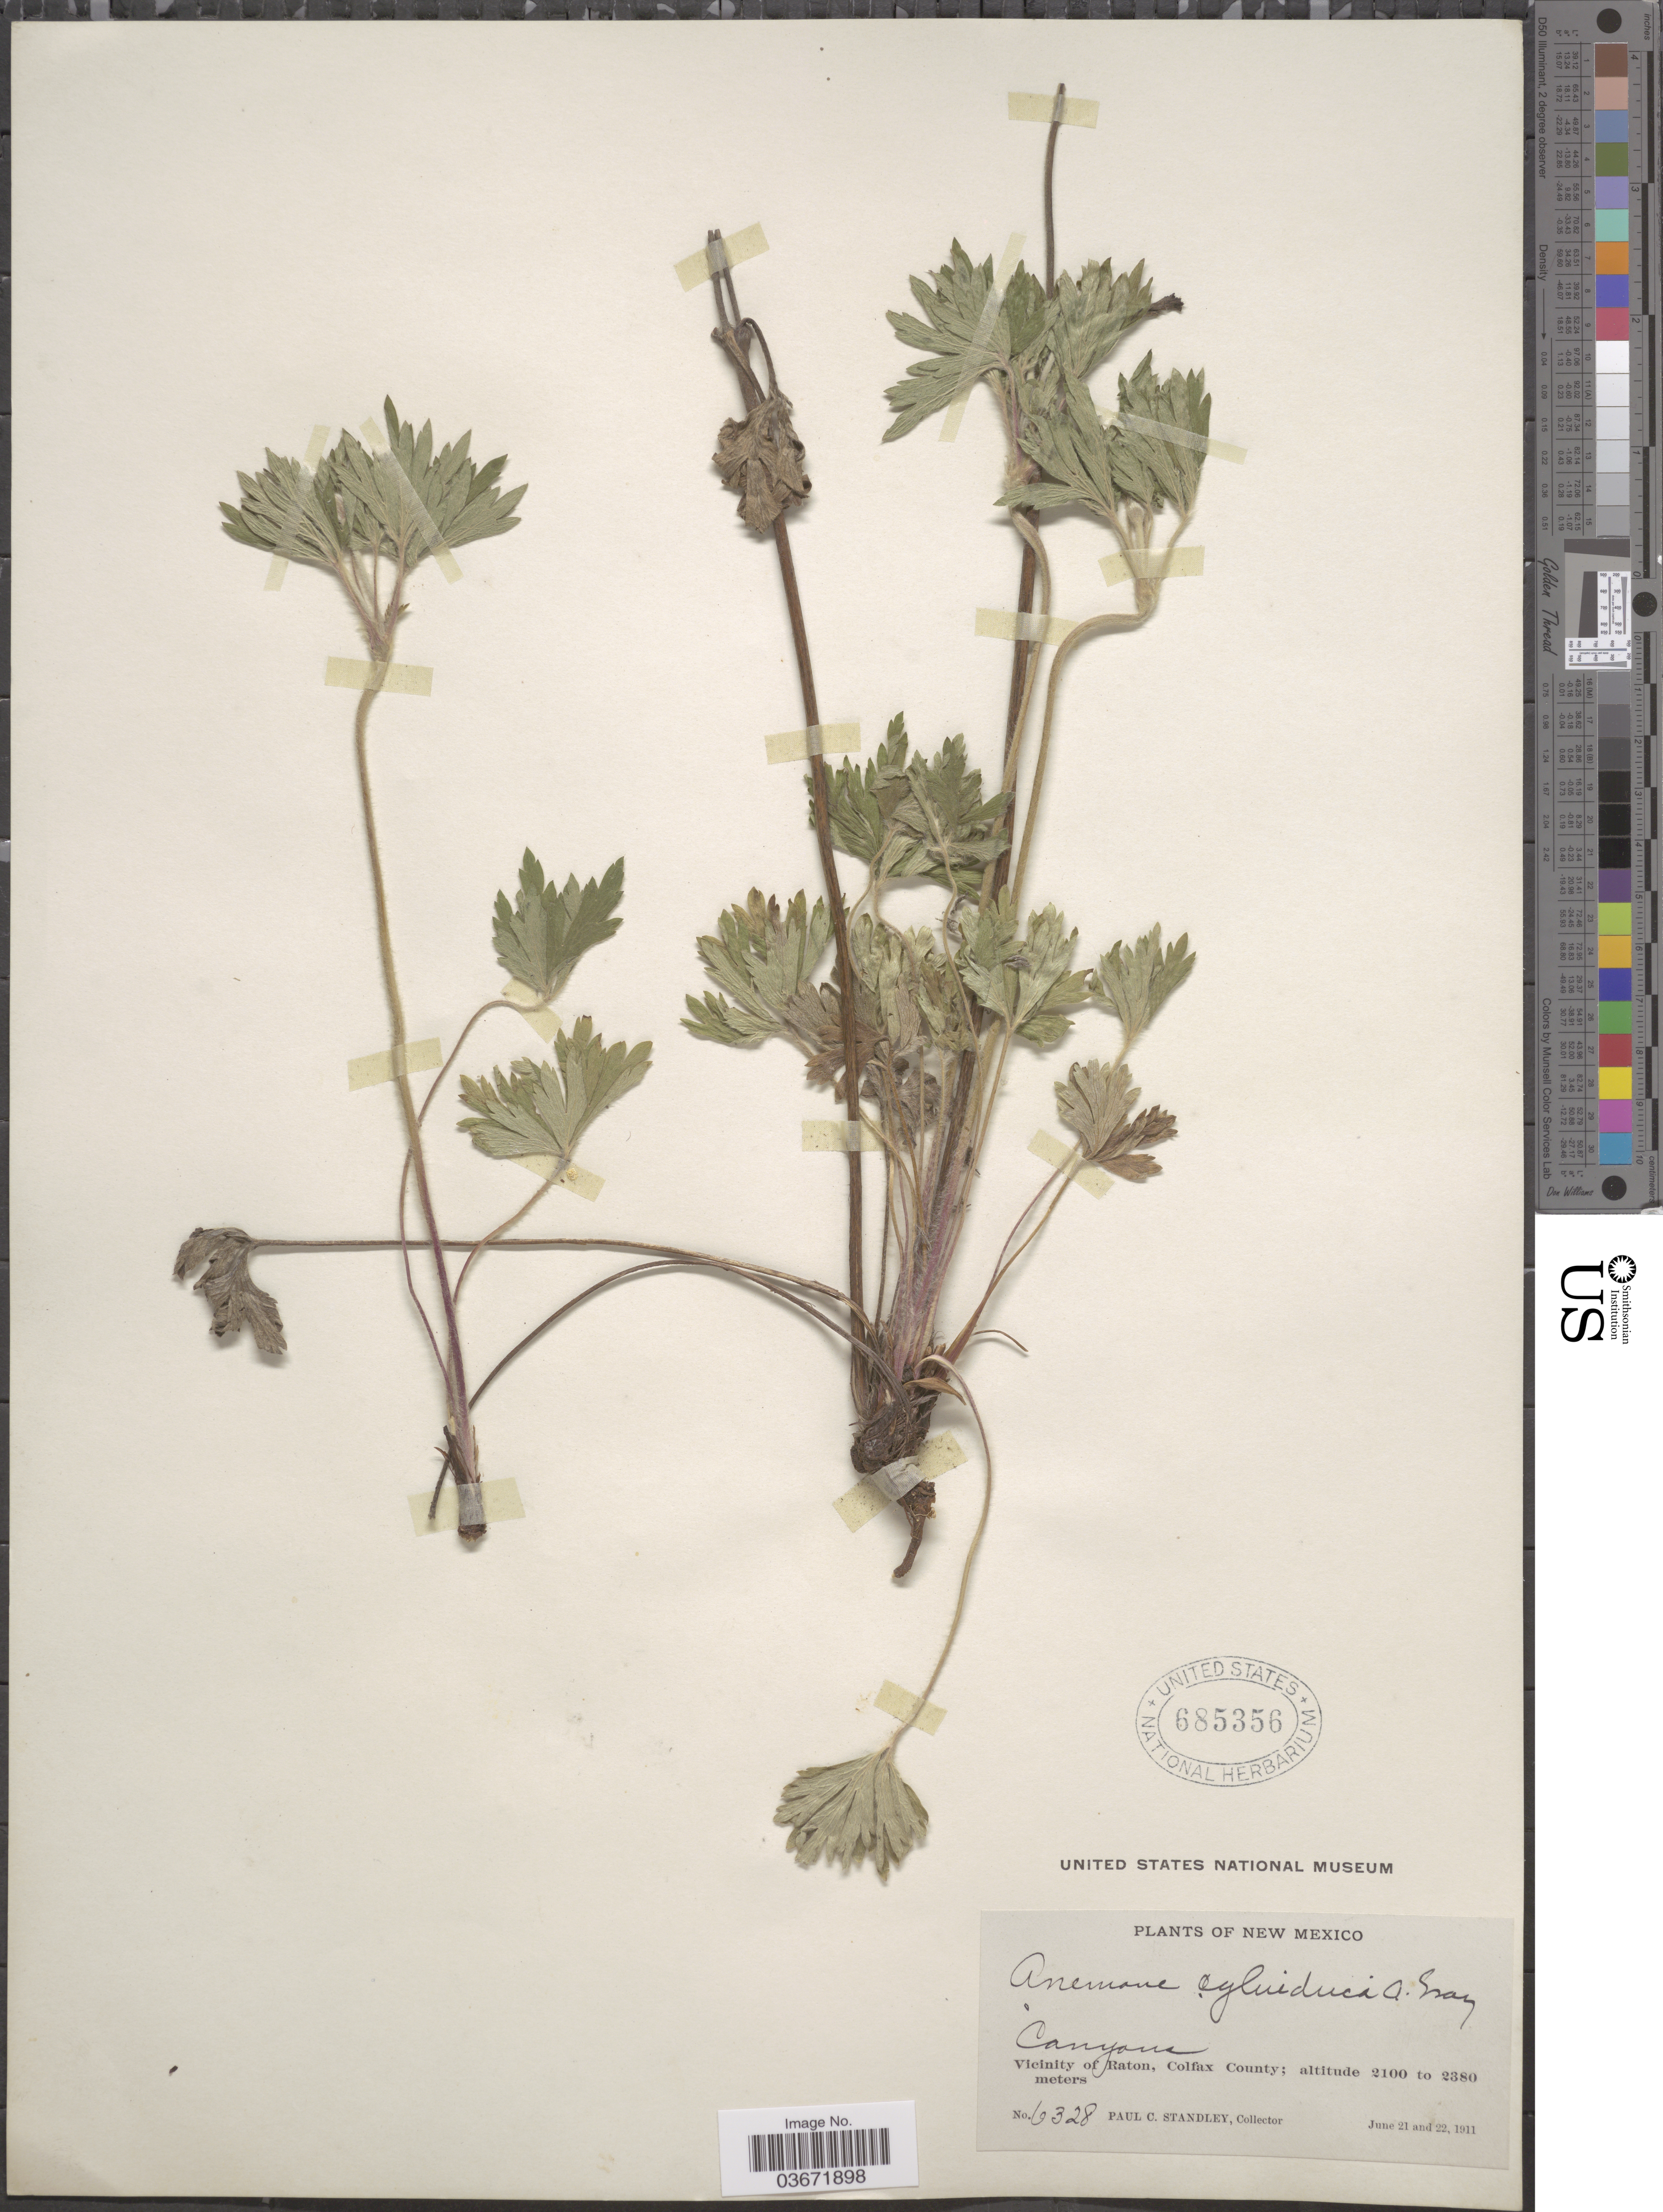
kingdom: Plantae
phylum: Tracheophyta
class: Magnoliopsida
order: Ranunculales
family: Ranunculaceae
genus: Anemone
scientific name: Anemone cylindrica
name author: A. Gray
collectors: P. C. Standley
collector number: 6328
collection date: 1911-06-22/1911-06-26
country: United States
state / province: New Mexico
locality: Canyons. Vicinity of Raton, Colfax County.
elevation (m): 2100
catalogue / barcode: US 685356